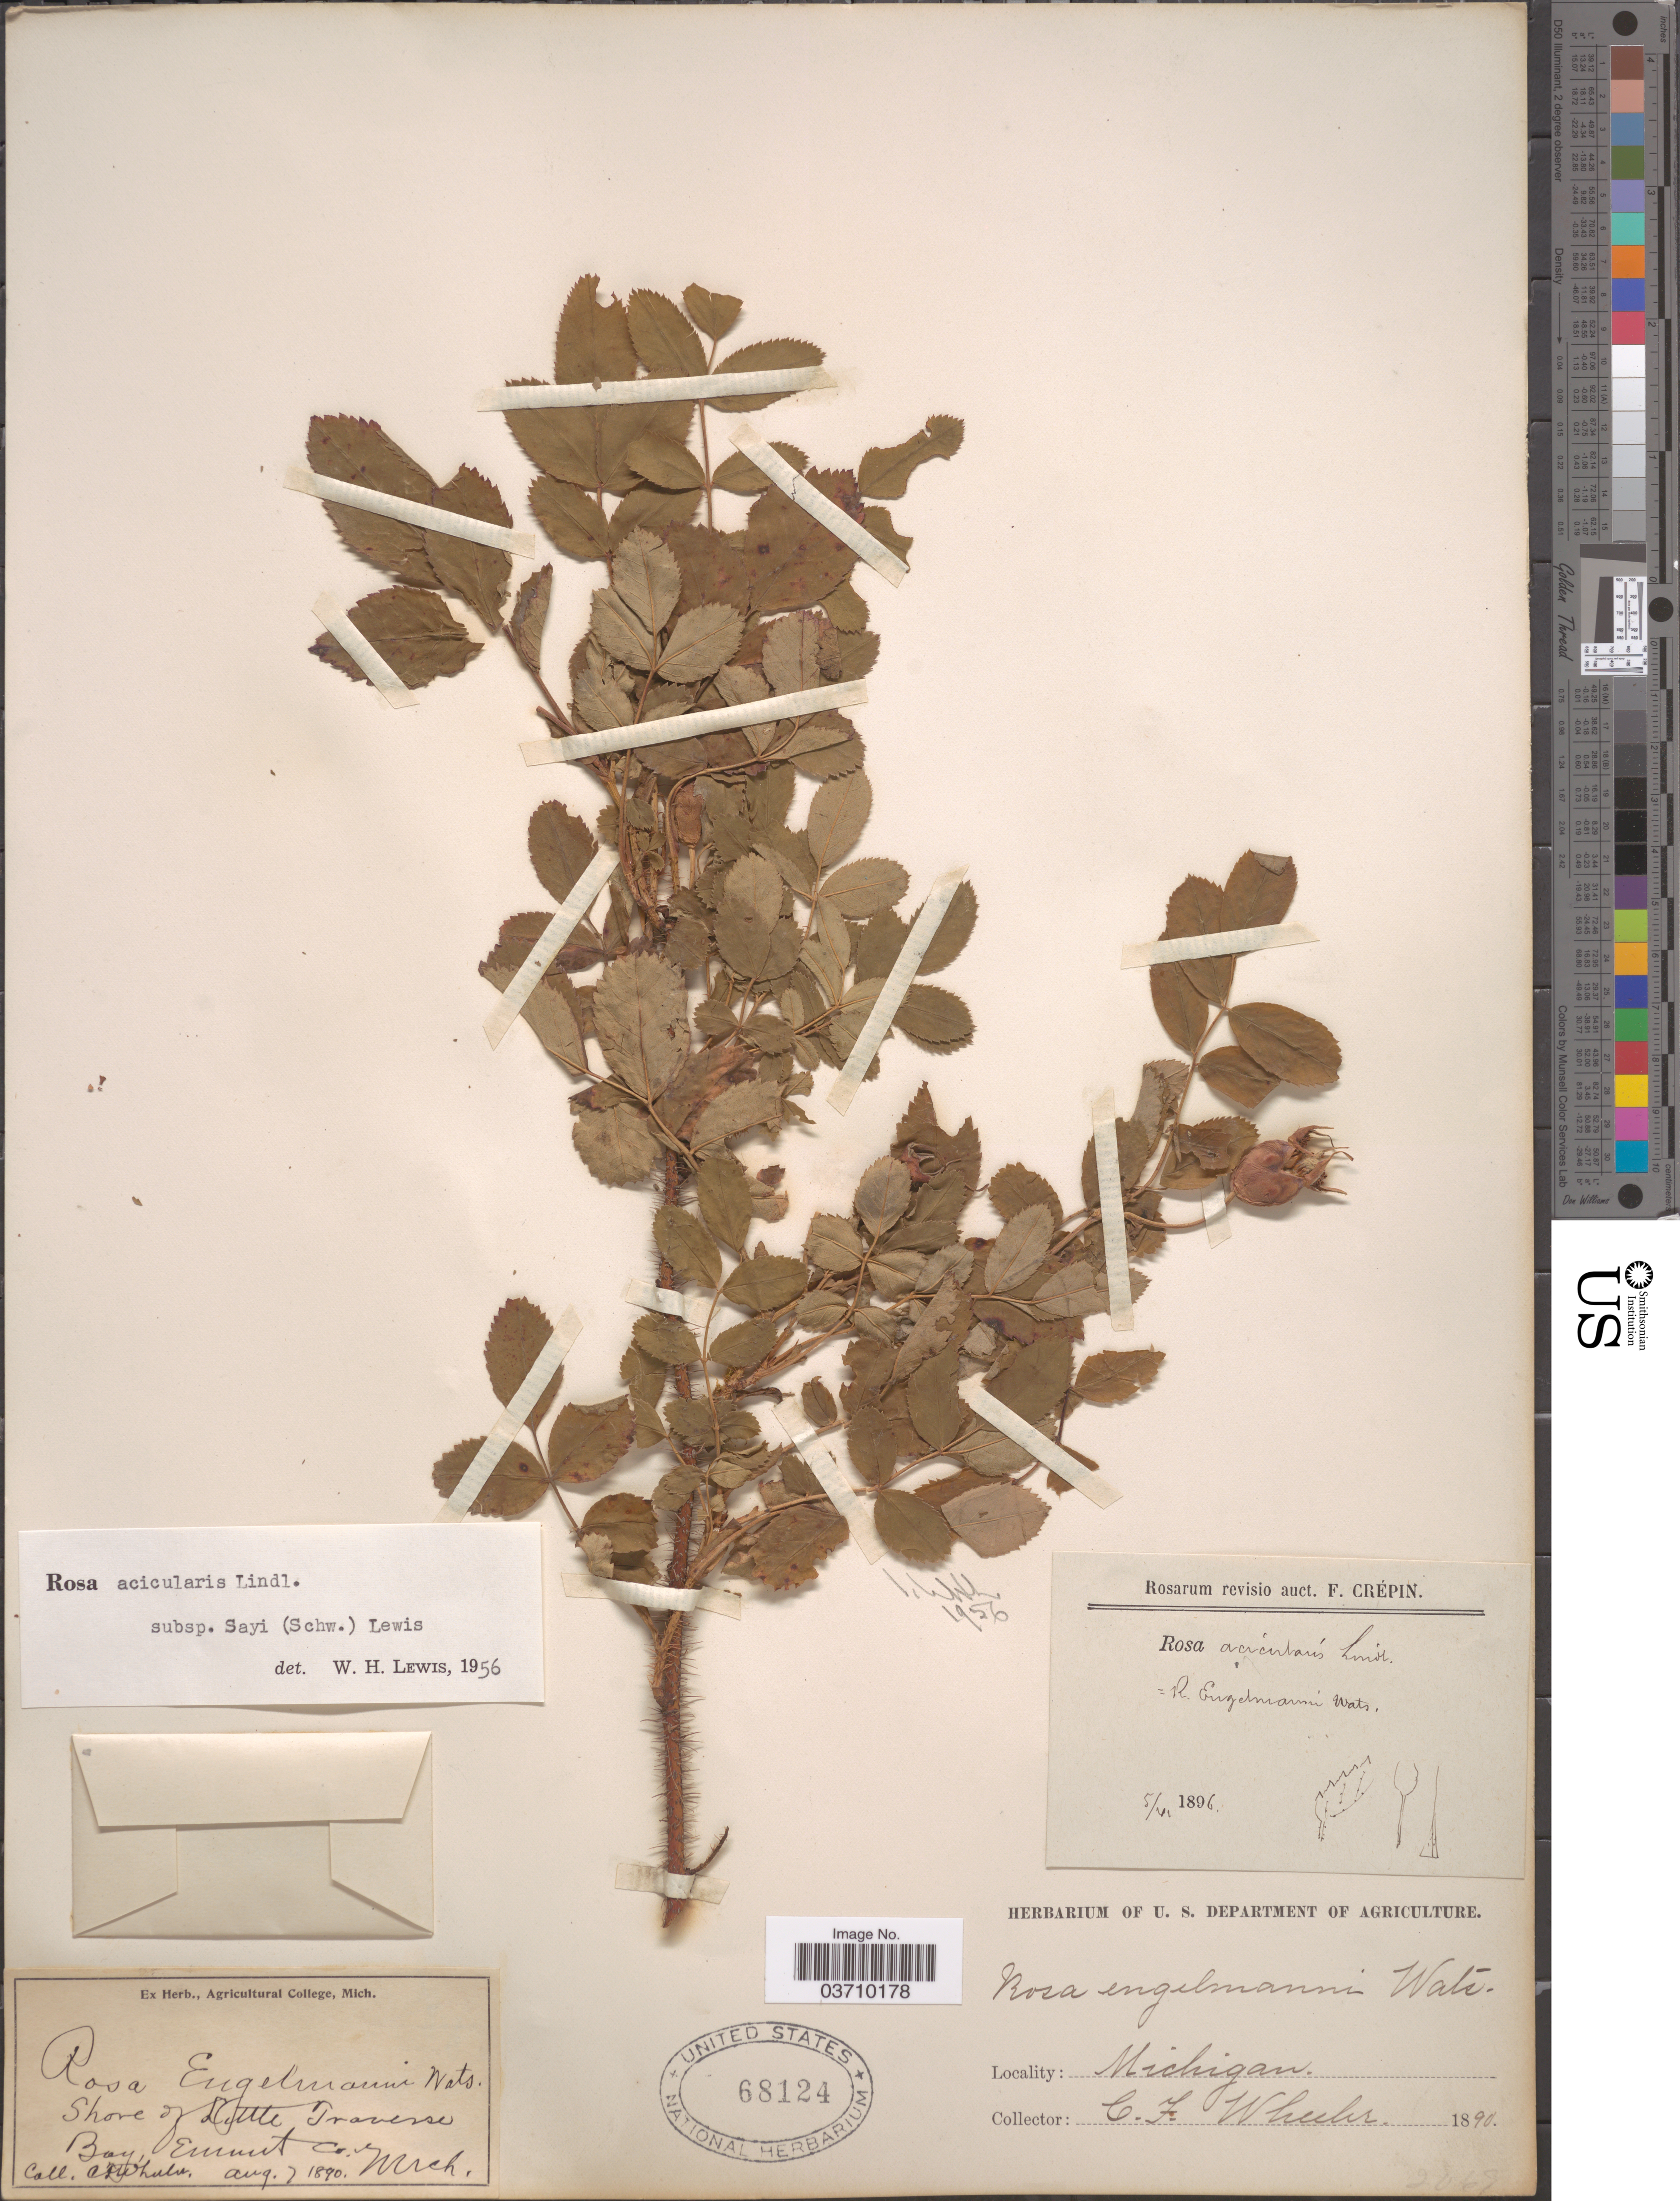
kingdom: Plantae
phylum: Tracheophyta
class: Magnoliopsida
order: Rosales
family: Rosaceae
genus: Rosa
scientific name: Rosa acicularis var. sayi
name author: (Schwein.) Rehder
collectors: C. Wheeler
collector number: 2865*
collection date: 1890-08-07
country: United States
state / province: Michigan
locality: Shore of Little Traverse Bay, Emmet Co.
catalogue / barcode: US 68124